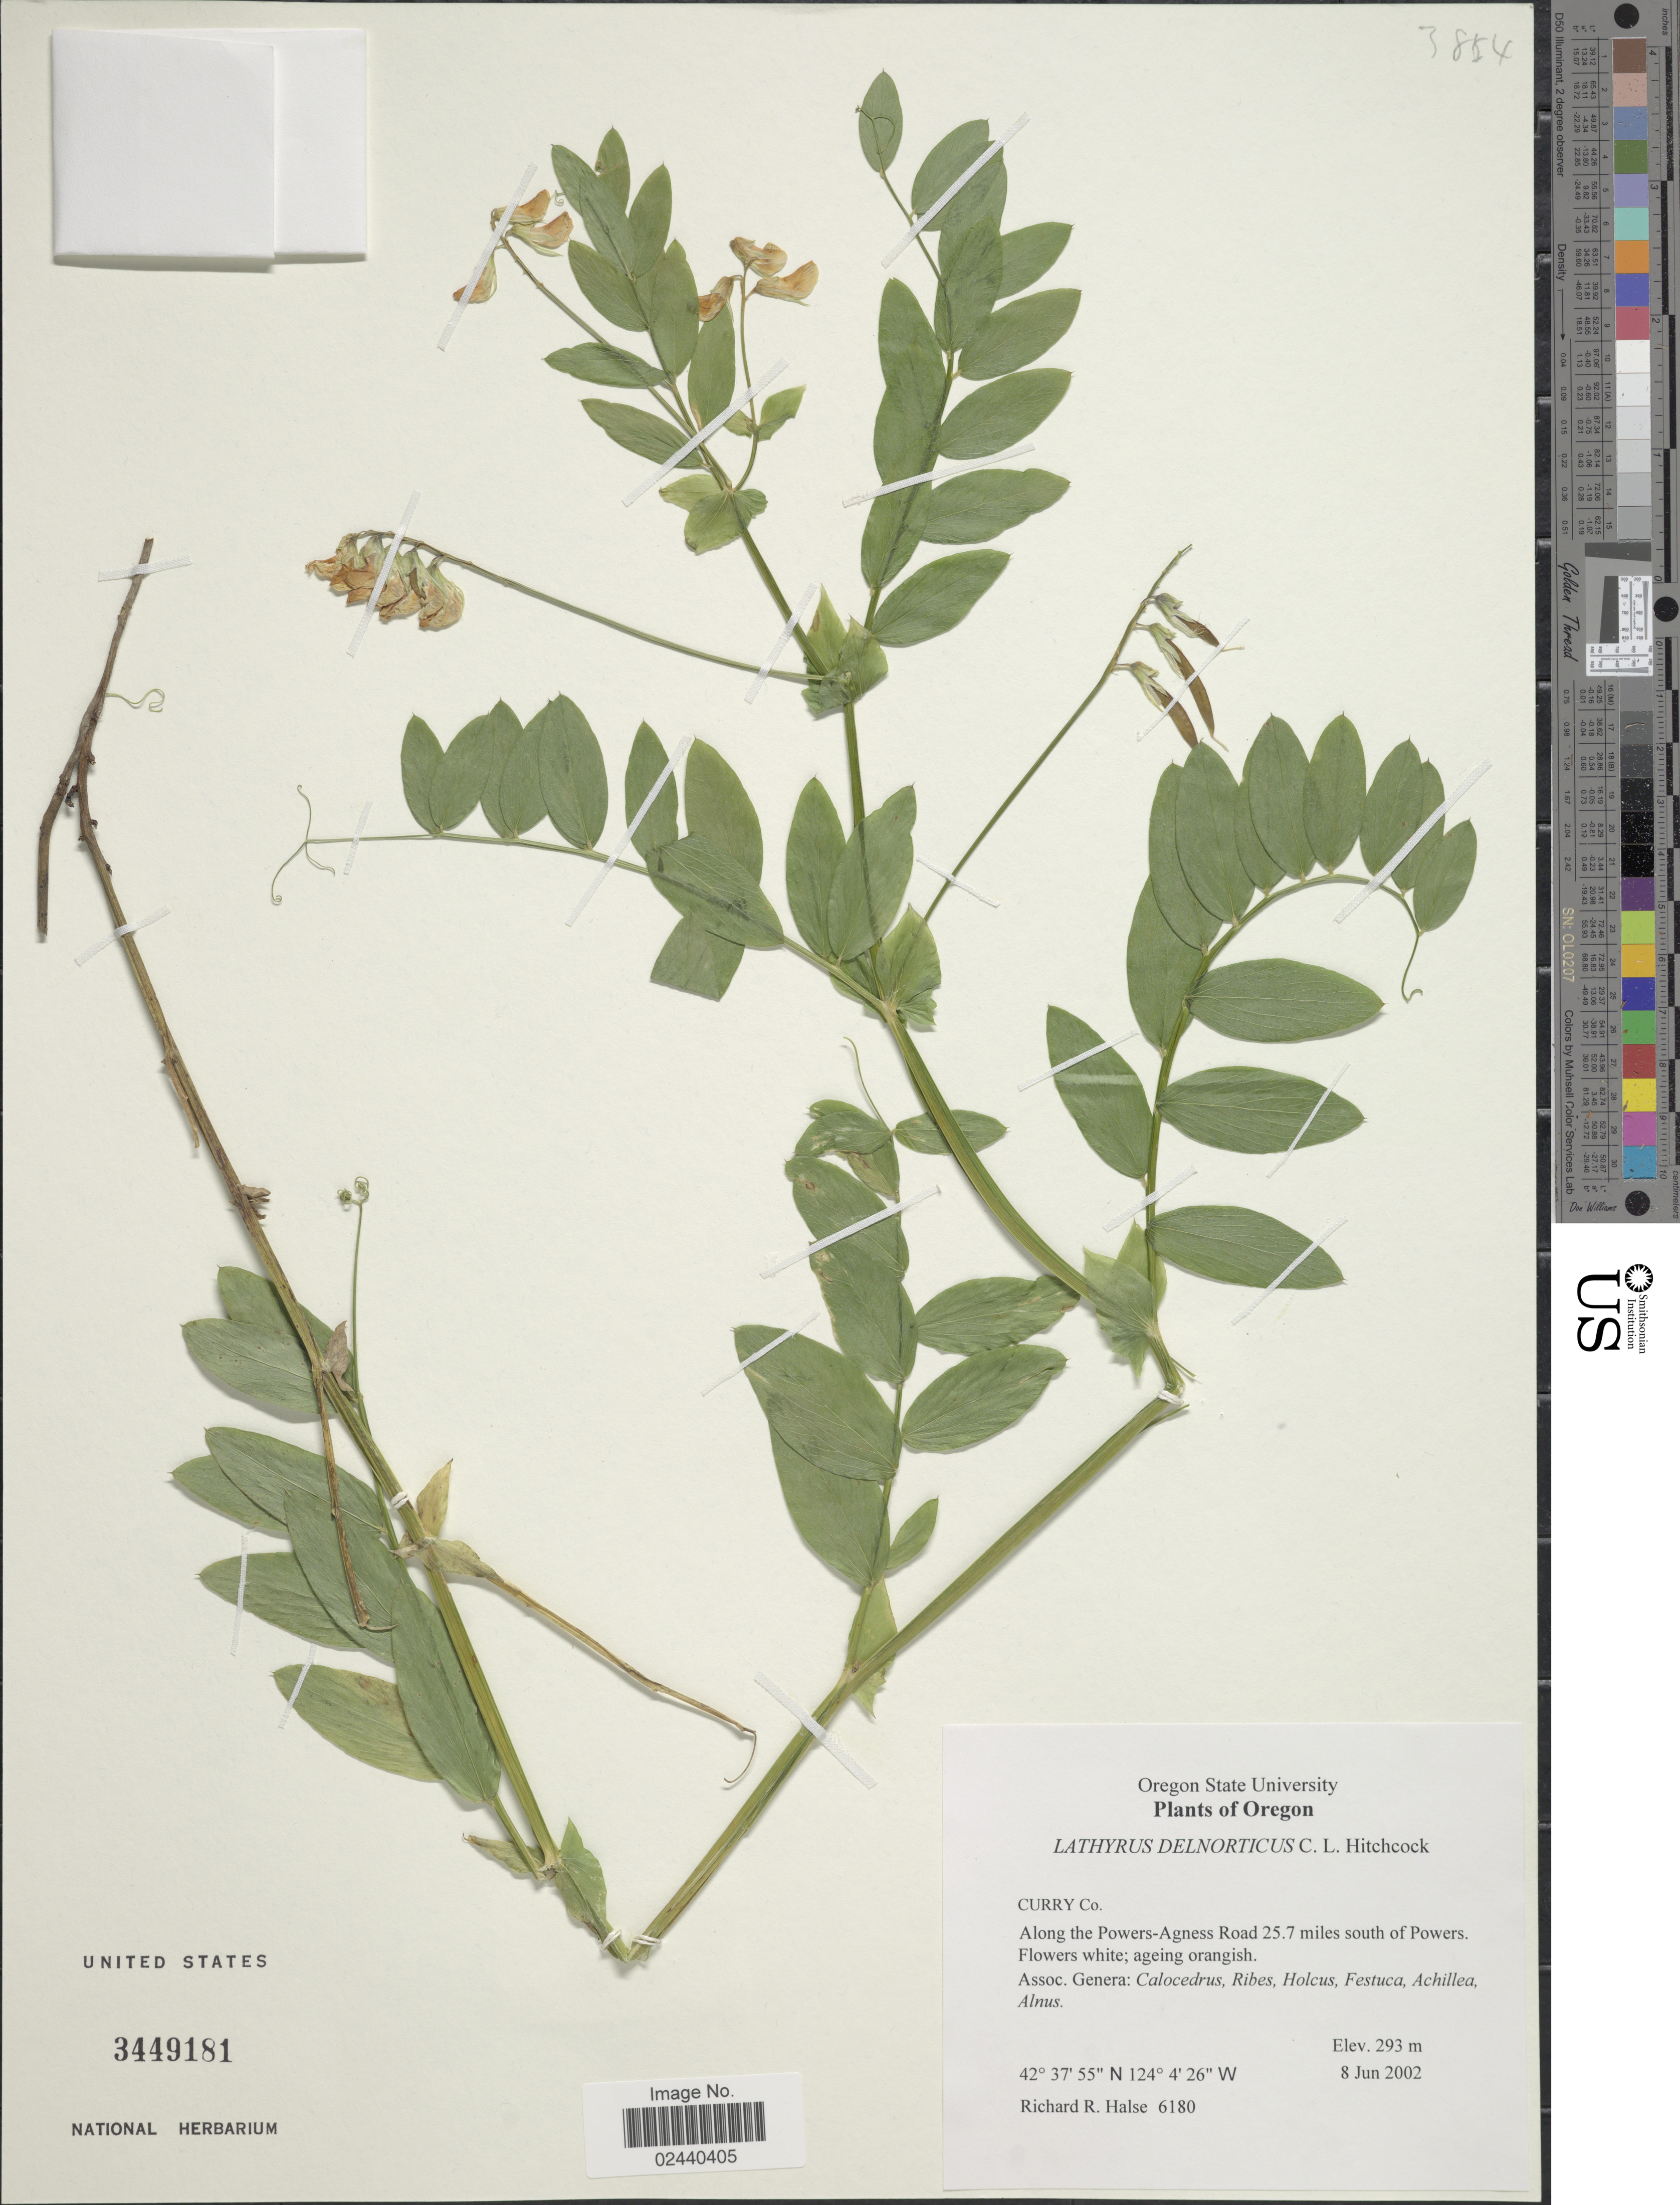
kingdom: Plantae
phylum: Tracheophyta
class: Magnoliopsida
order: Fabales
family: Fabaceae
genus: Lathyrus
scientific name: Lathyrus delnorticus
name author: C.L. Hitchc.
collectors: R. Halse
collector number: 6180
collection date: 2002-06-08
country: United States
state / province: Oregon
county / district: Curry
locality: Curry Co. Along the Powers-Agness Road 25.7 miles south of Powers.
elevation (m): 293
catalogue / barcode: US 3449181